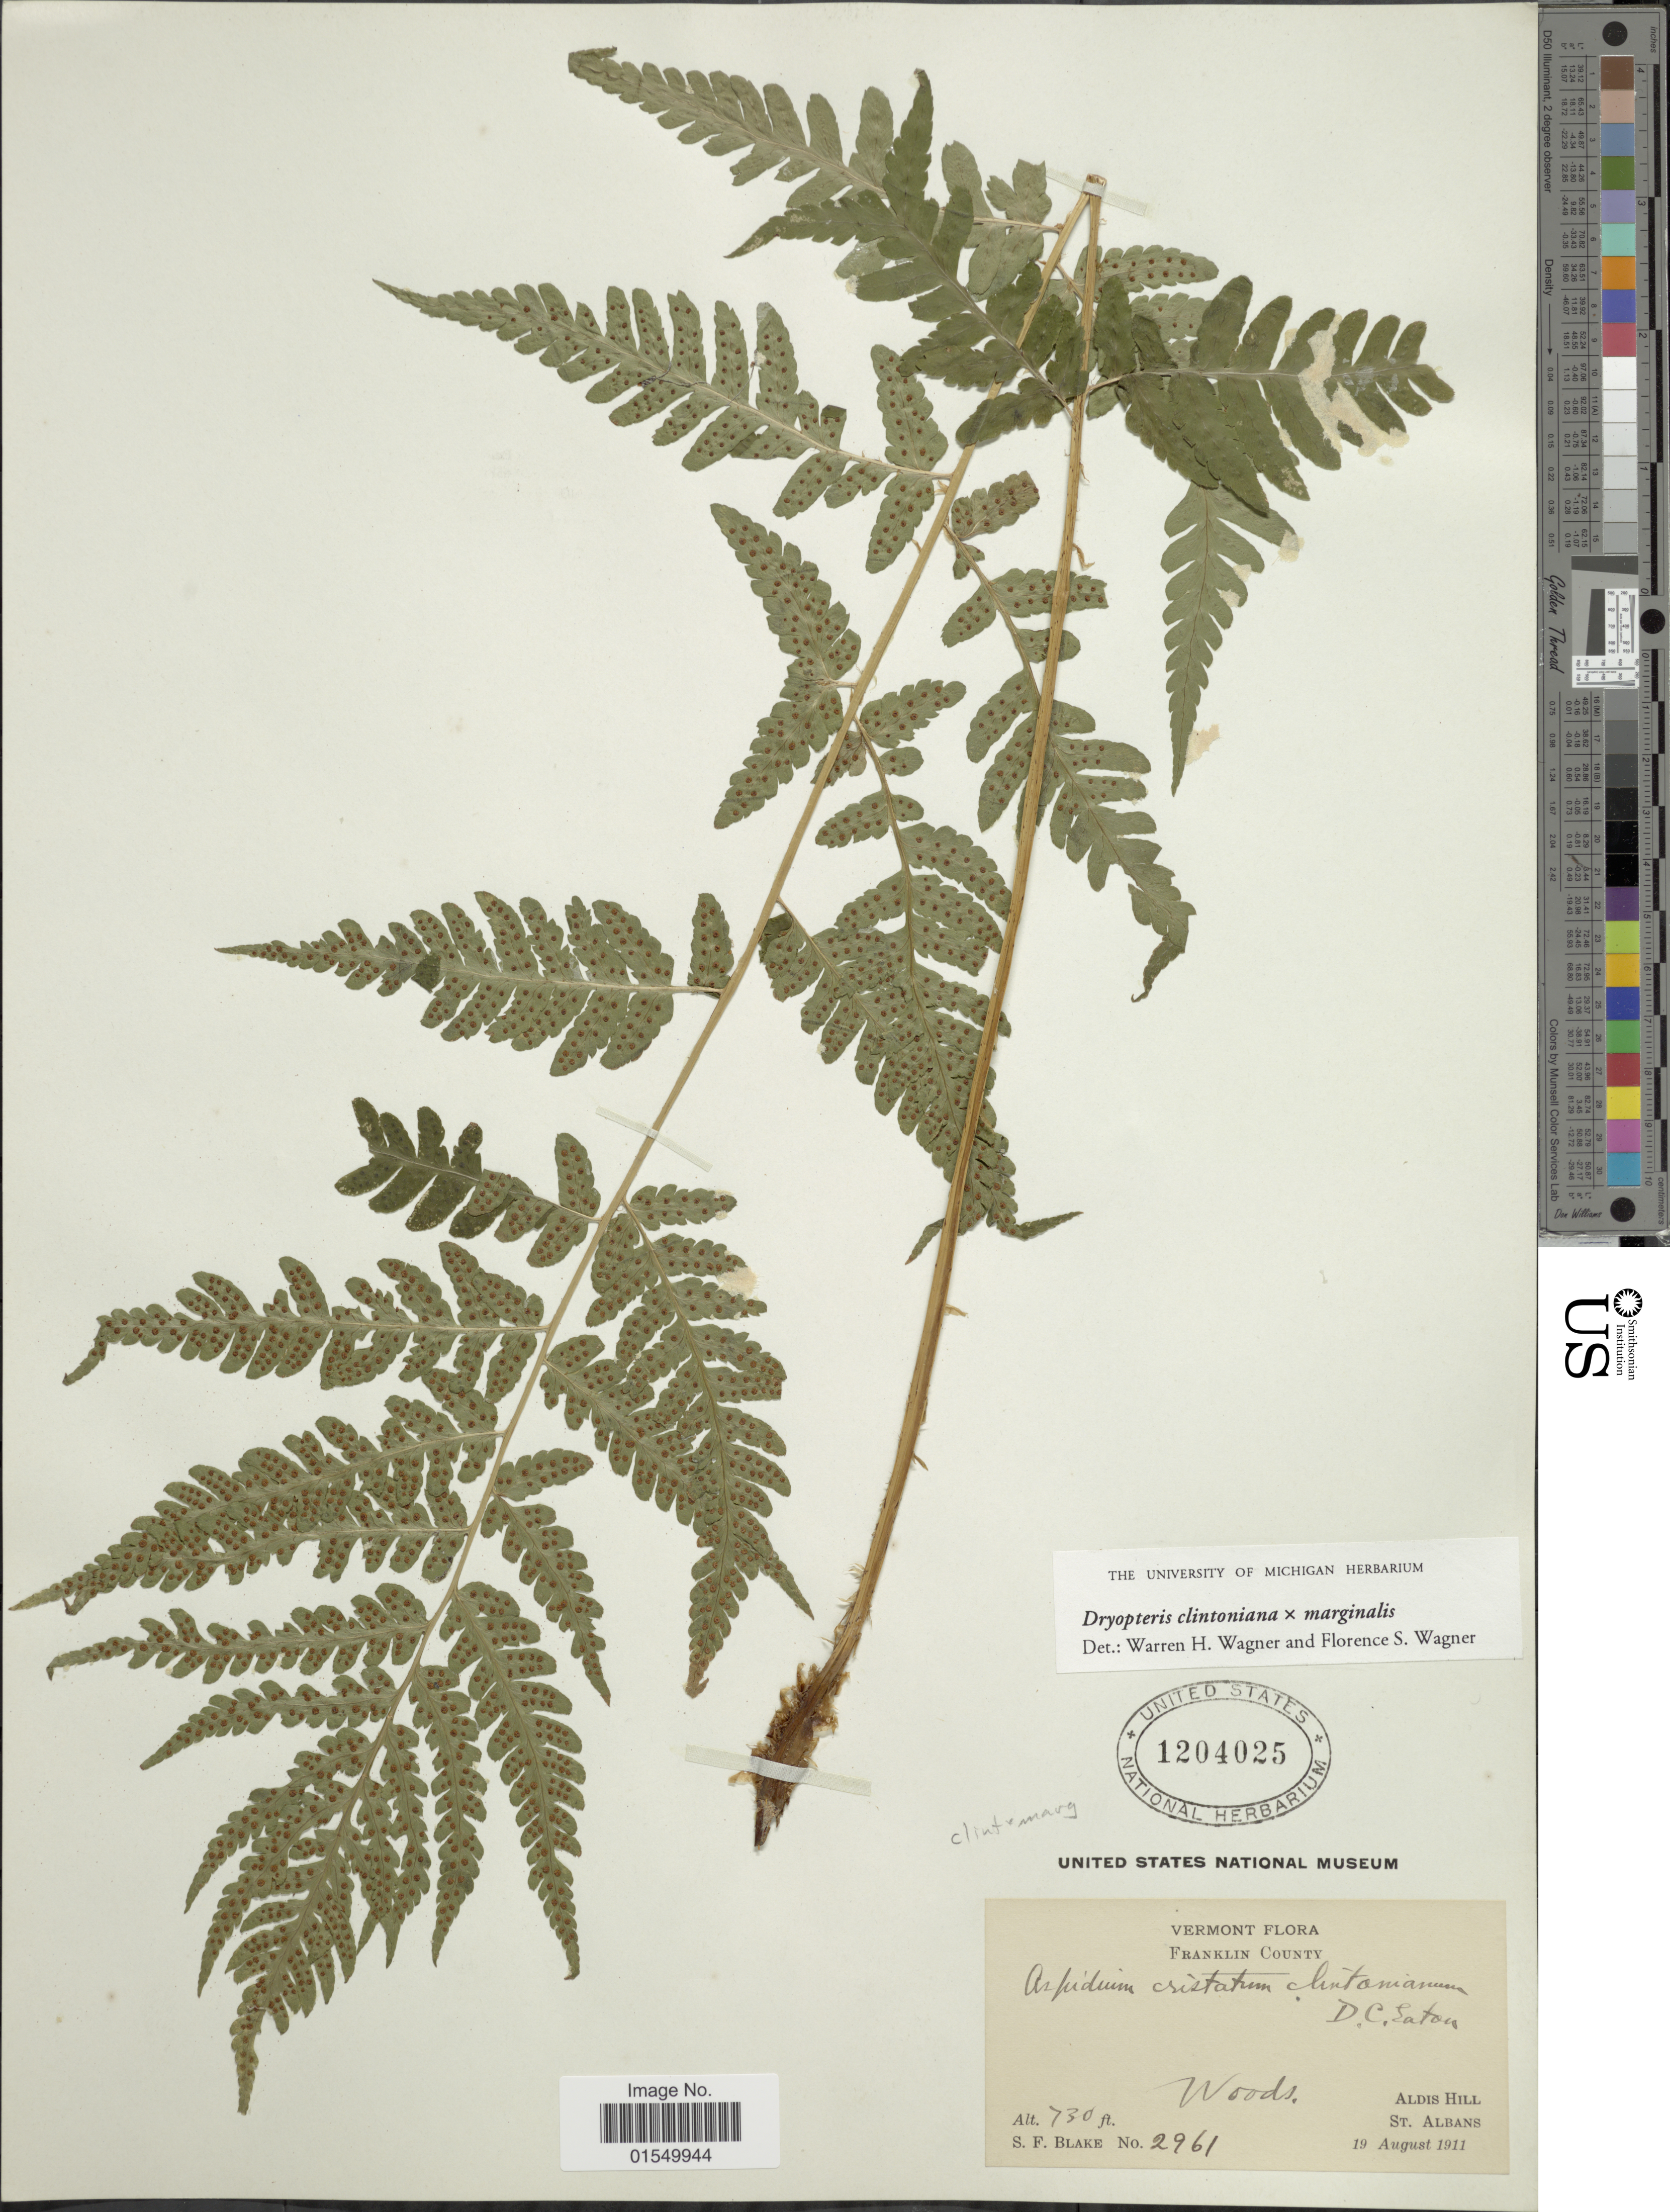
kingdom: Plantae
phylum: Tracheophyta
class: Polypodiopsida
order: Polypodiales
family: Dryopteridaceae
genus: Dryopteris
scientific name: Dryopteris x burgessii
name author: B. Boivin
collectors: S. Blake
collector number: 2961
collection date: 1911-08-19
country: United States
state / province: Vermont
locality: Franklin County, Aldis Hill, St. Albans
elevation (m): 223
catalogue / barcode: US 1204025